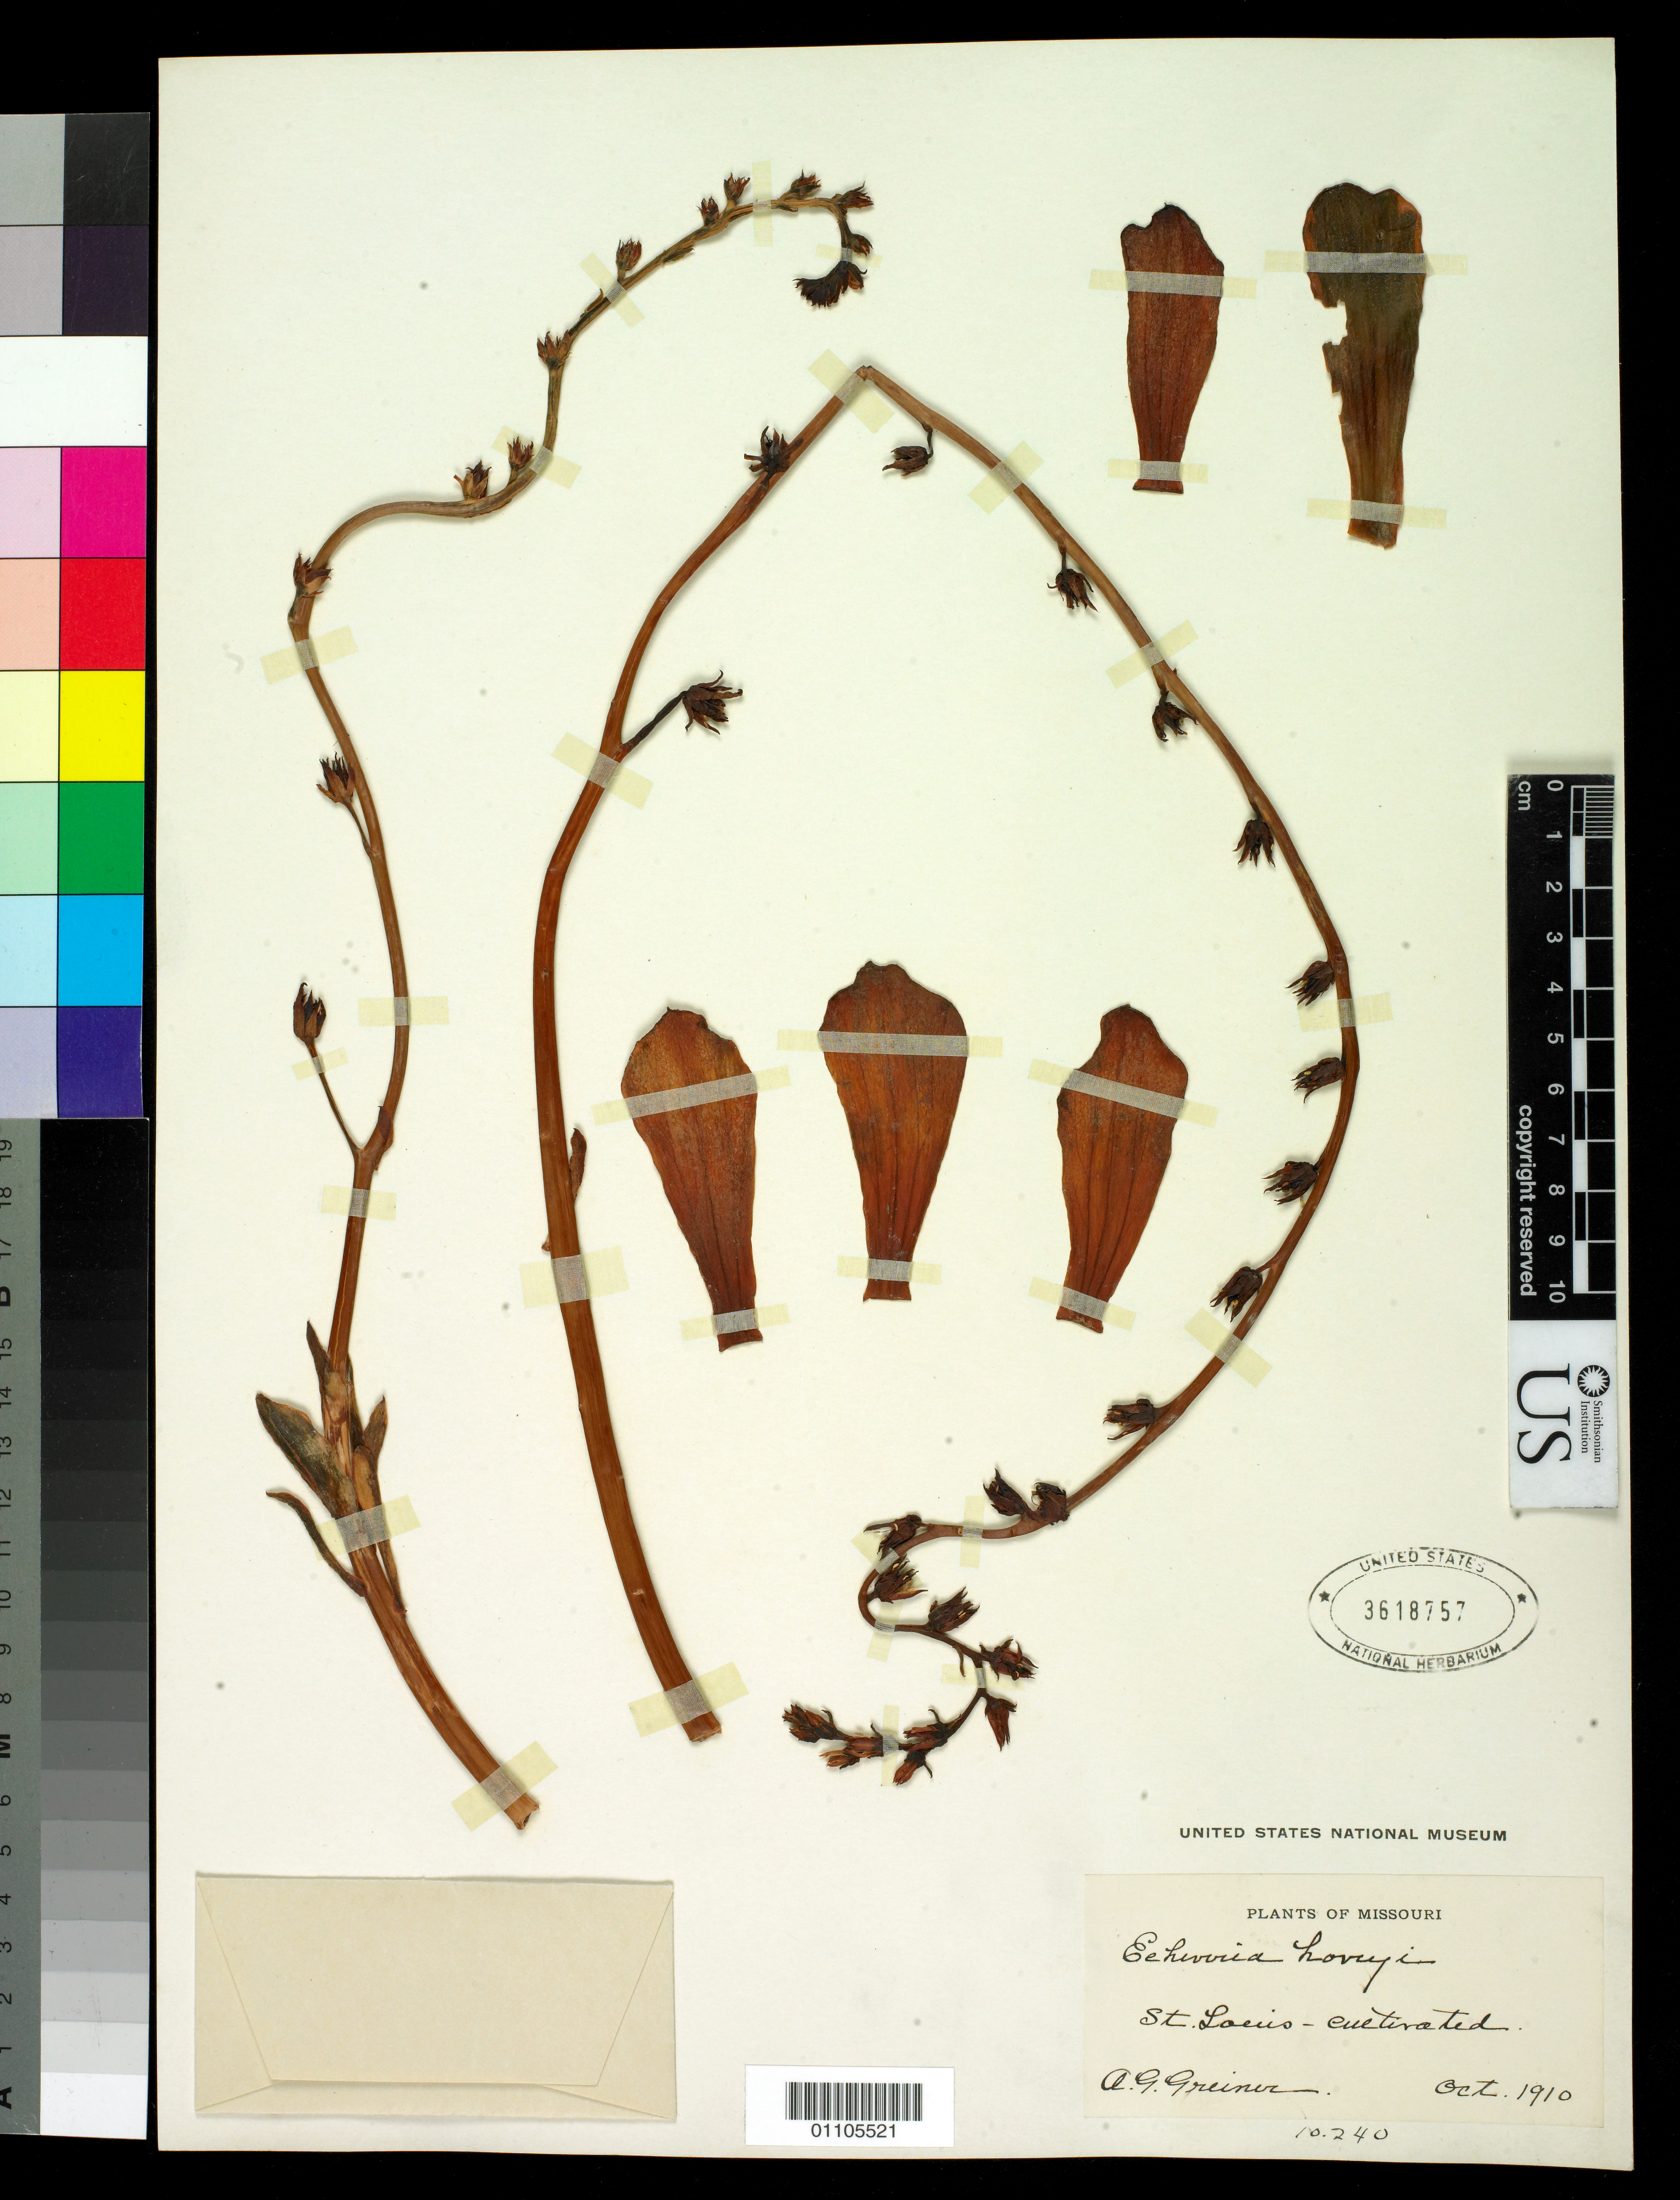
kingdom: Plantae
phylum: Tracheophyta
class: Magnoliopsida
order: Saxifragales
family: Crassulaceae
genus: Echeveria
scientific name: Echeveria hoveyi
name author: Rose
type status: Possible Type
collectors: A. Greiner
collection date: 1910-10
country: United States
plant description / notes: Published as "n. sp." but described in text as "probably some horticultural sport or hybrid". Described from cultivated plants of unspecified origin [specimen label "St. Louis - cultivated"]. This specimen labeled with greenhouse accession number (10.240) probably corresponds to the material "turned over to the Department for distribution by Dr. J.N. Rose, associate curator, Division of Plants, United States National Museum, Washington, D.C., August, 1910."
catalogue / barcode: US 3618757